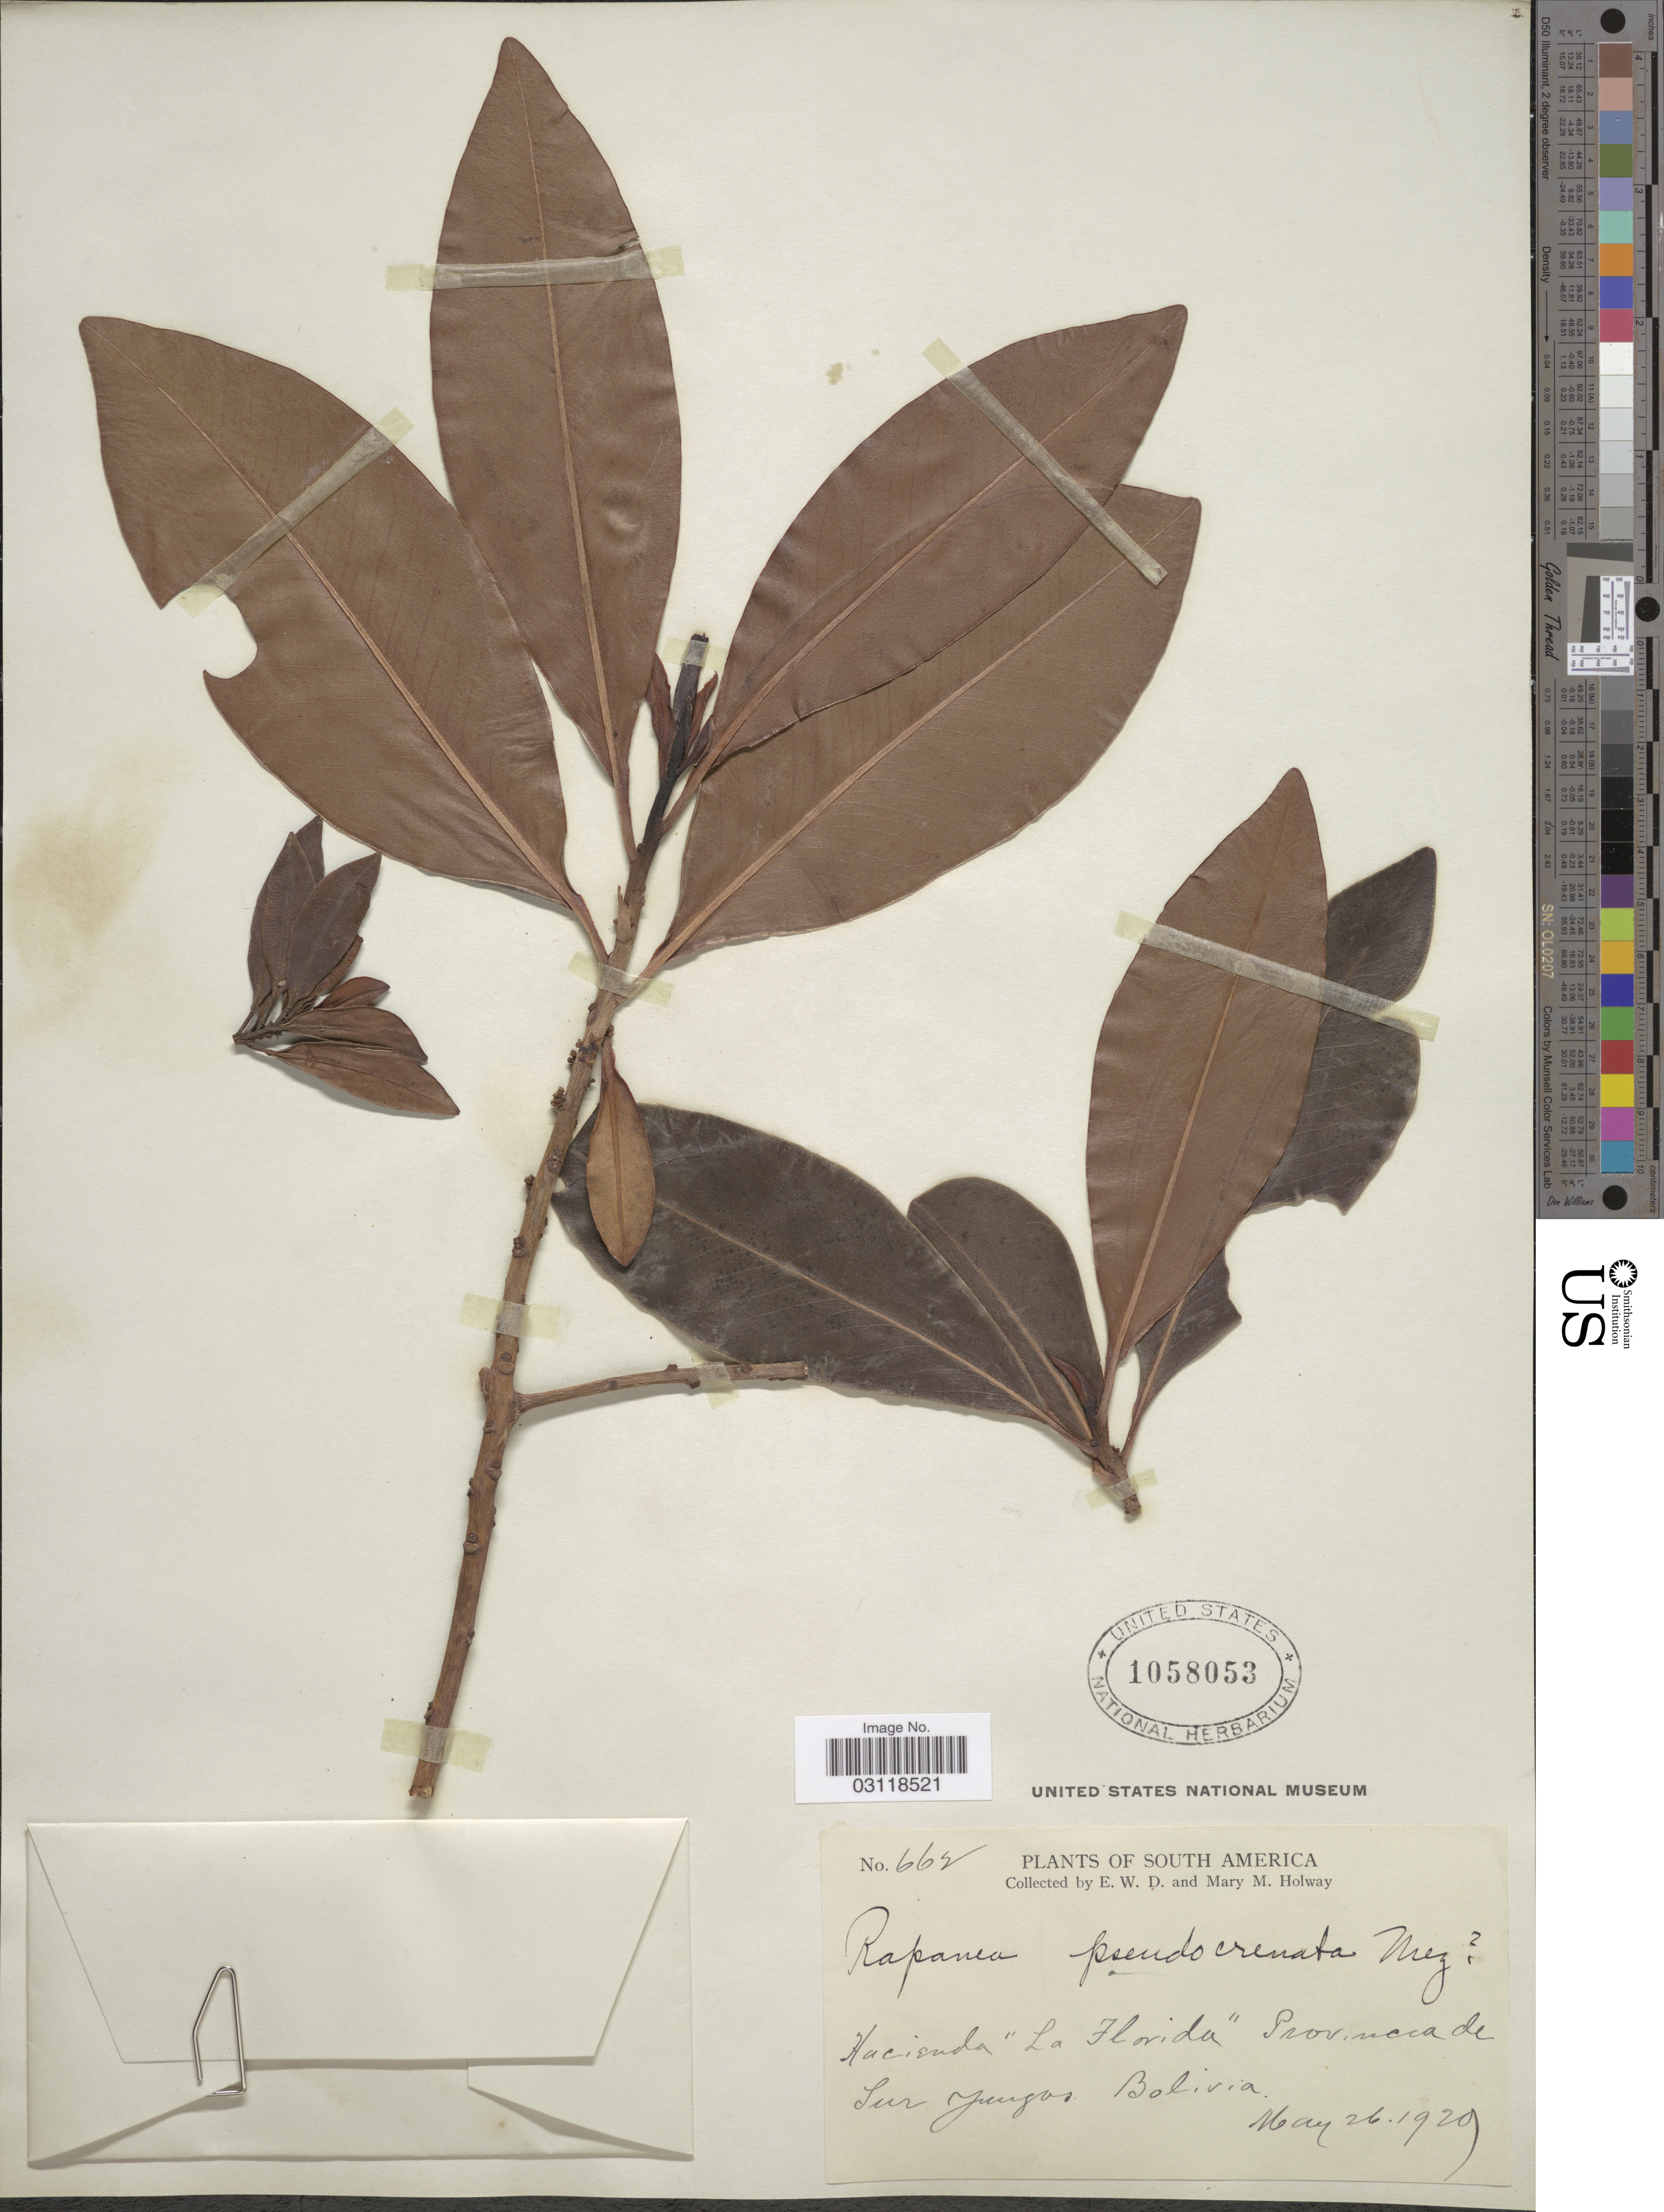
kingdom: Plantae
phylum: Tracheophyta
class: Magnoliopsida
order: Ericales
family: Primulaceae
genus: Rapanea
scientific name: Rapanea pseudocrenata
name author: Mez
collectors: E. W. D. Holway & M. M. Holway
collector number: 662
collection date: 1929-05-26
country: Bolivia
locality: Hacienda "La Florida" Provincia de Sur Yungas.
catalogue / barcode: US 1058053